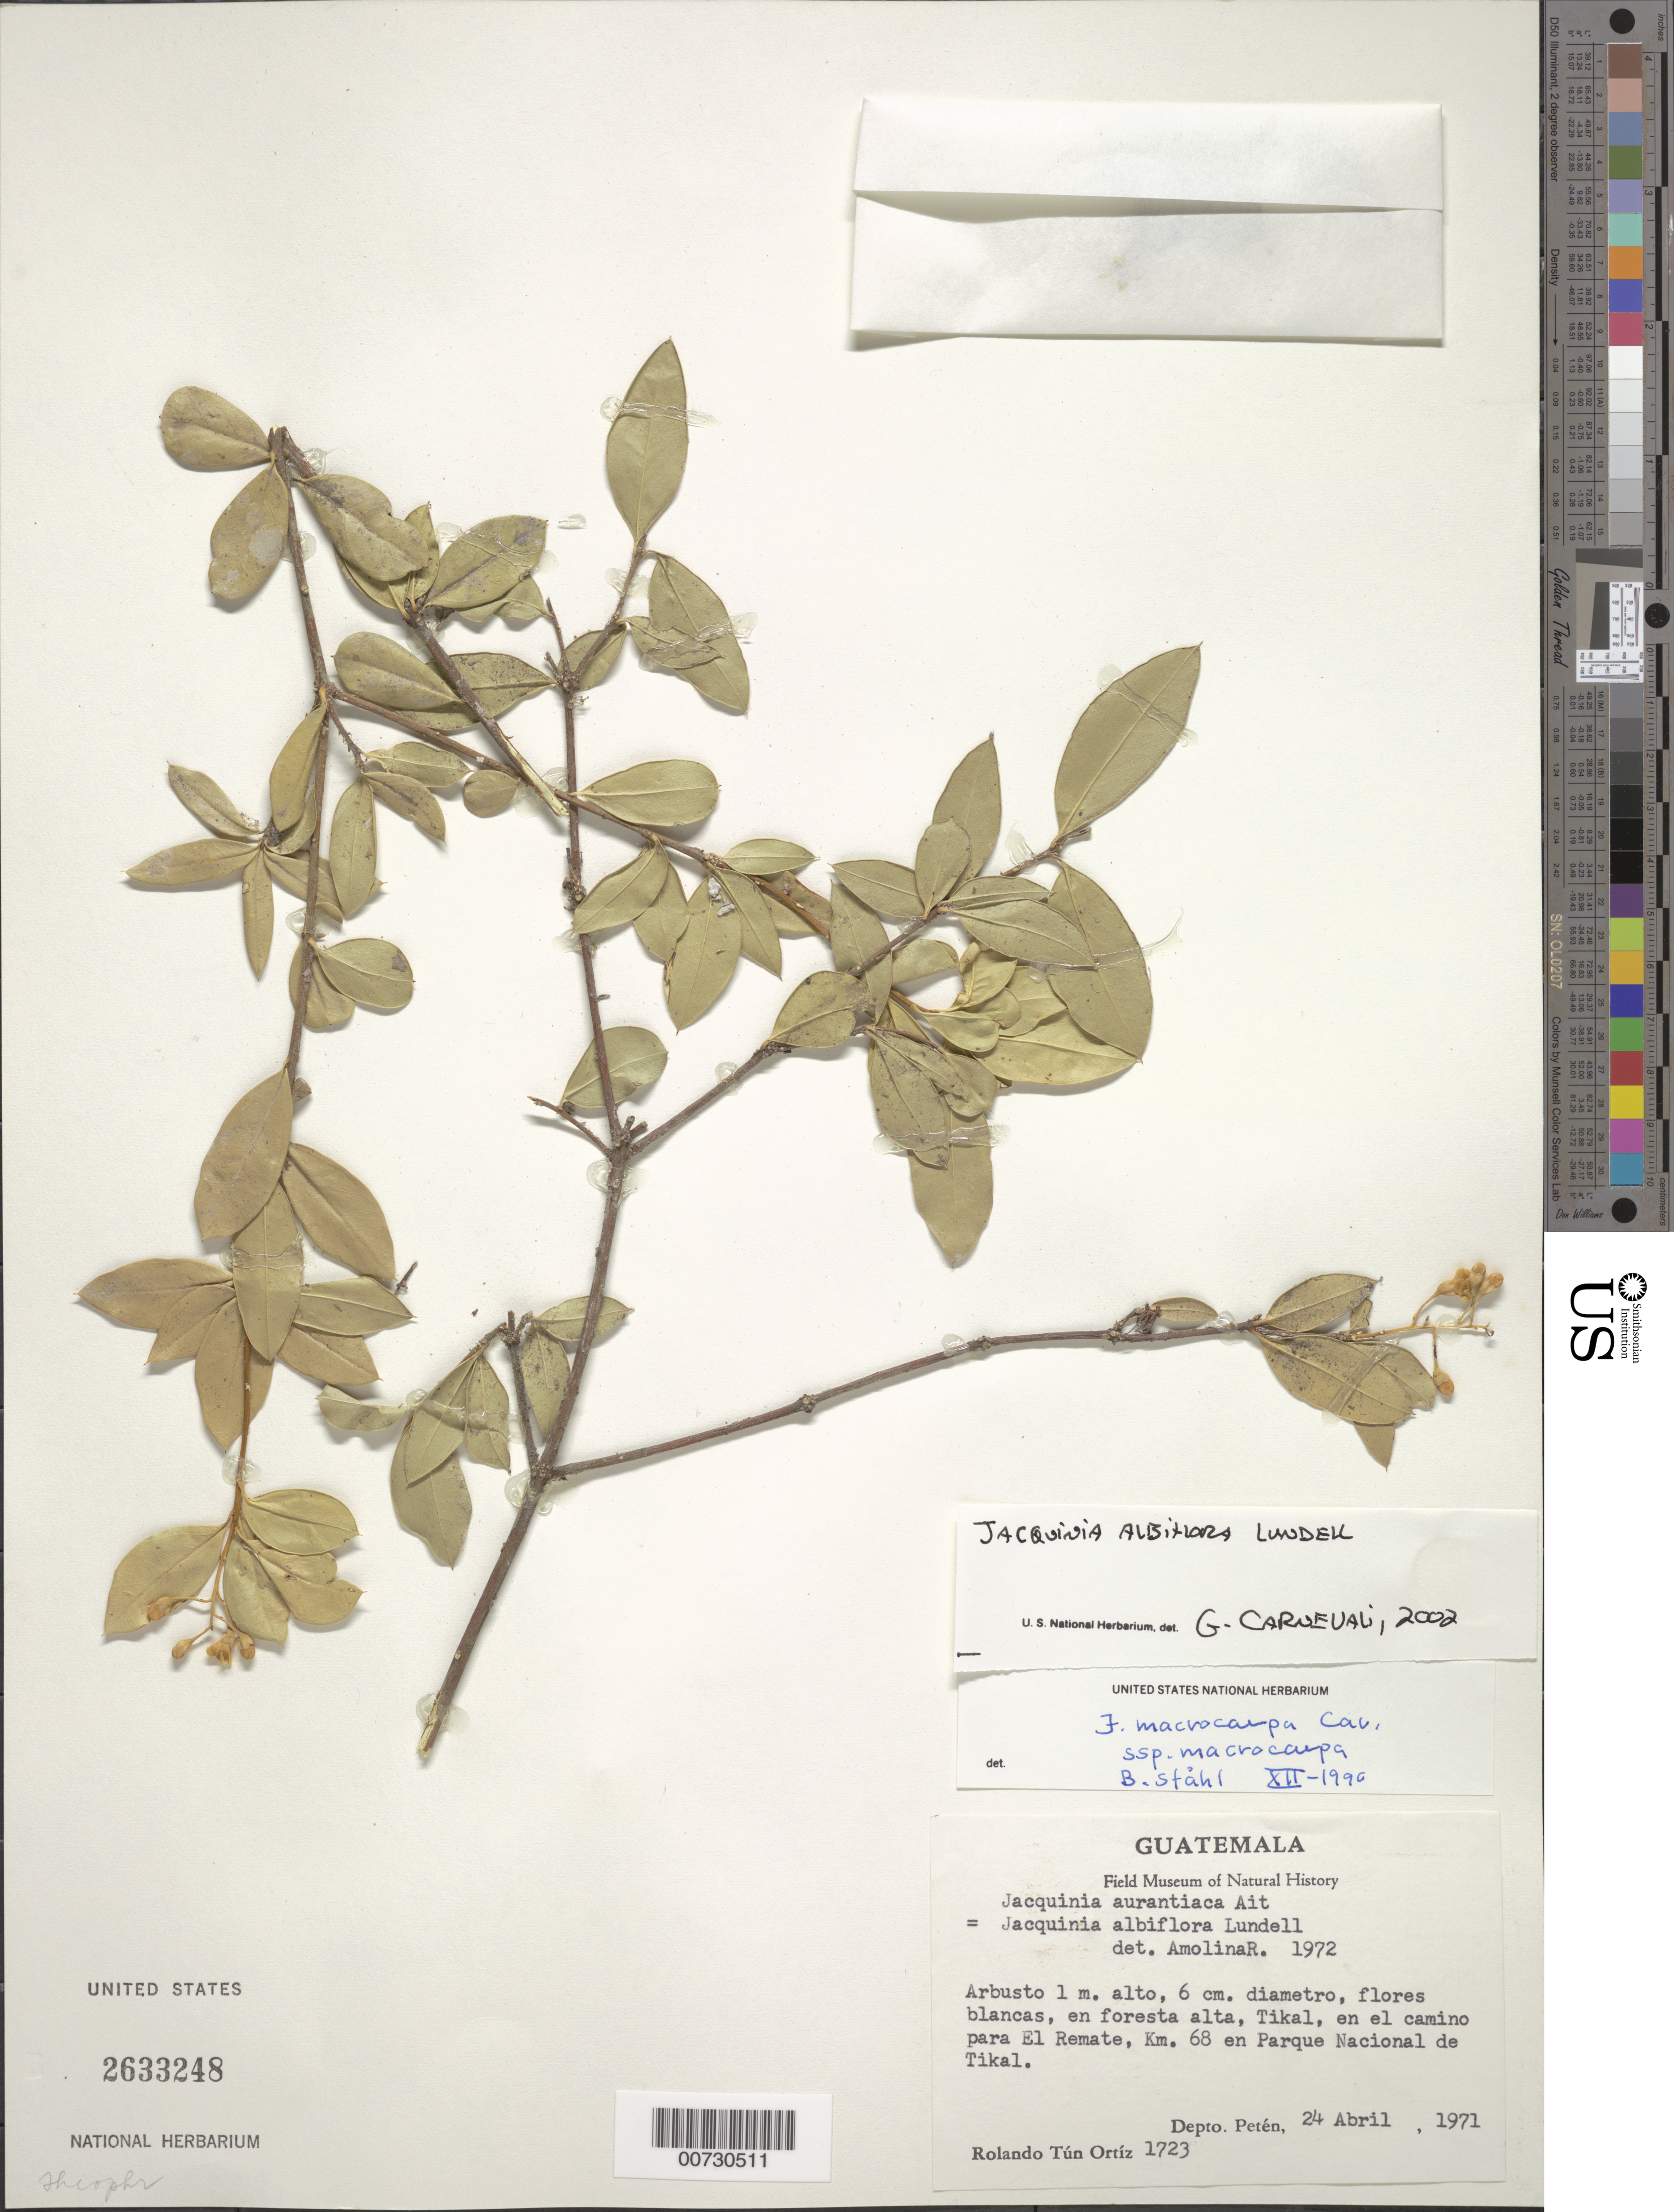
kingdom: Plantae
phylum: Tracheophyta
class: Magnoliopsida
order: Ericales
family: Primulaceae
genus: Jacquinia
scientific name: Jacquinia albiflora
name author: Lundell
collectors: R. Tún Ortíz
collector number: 1723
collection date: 1971-04-24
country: Guatemala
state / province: El Petén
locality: Tikal, en el camino para El Remate, Km. 68 en Parque Nacional de Tikal. Depto. Petén.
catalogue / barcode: US 2633248